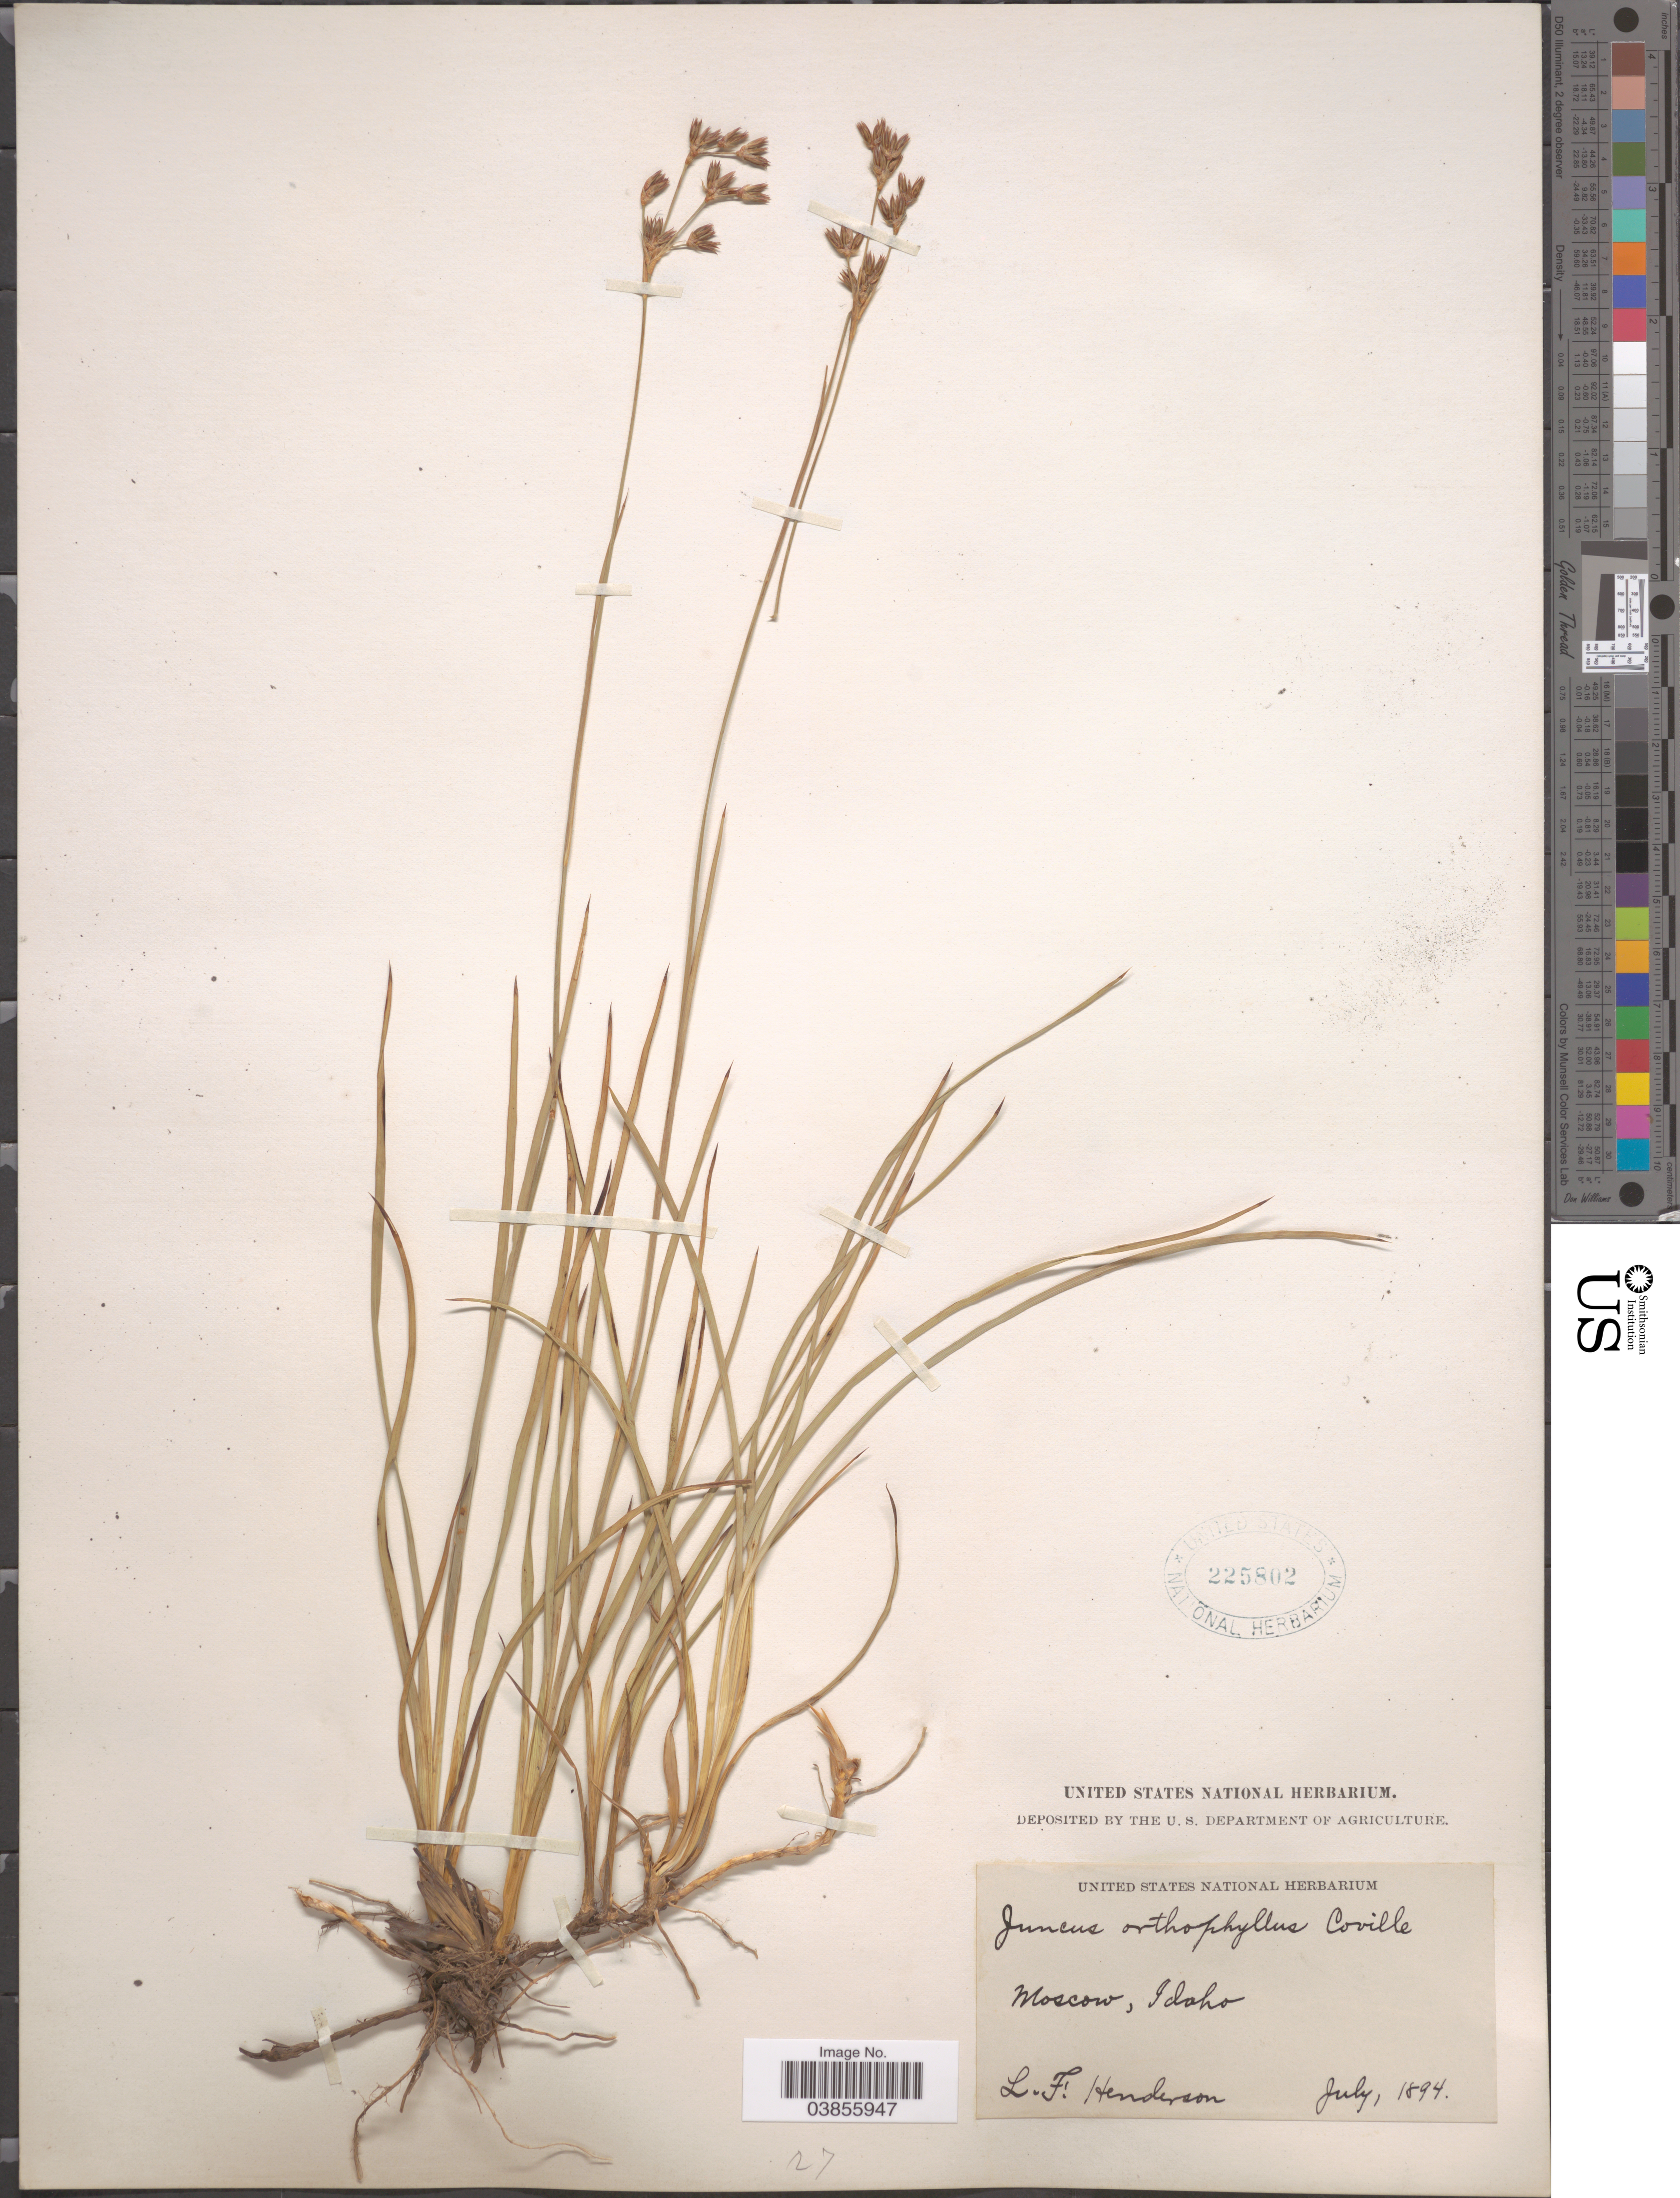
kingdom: Plantae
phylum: Tracheophyta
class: Liliopsida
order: Poales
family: Juncaceae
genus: Juncus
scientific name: Juncus orthophyllus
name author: Coville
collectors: L. Henderson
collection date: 1894-07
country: United States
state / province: Idaho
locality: Moscow.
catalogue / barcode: US 225802